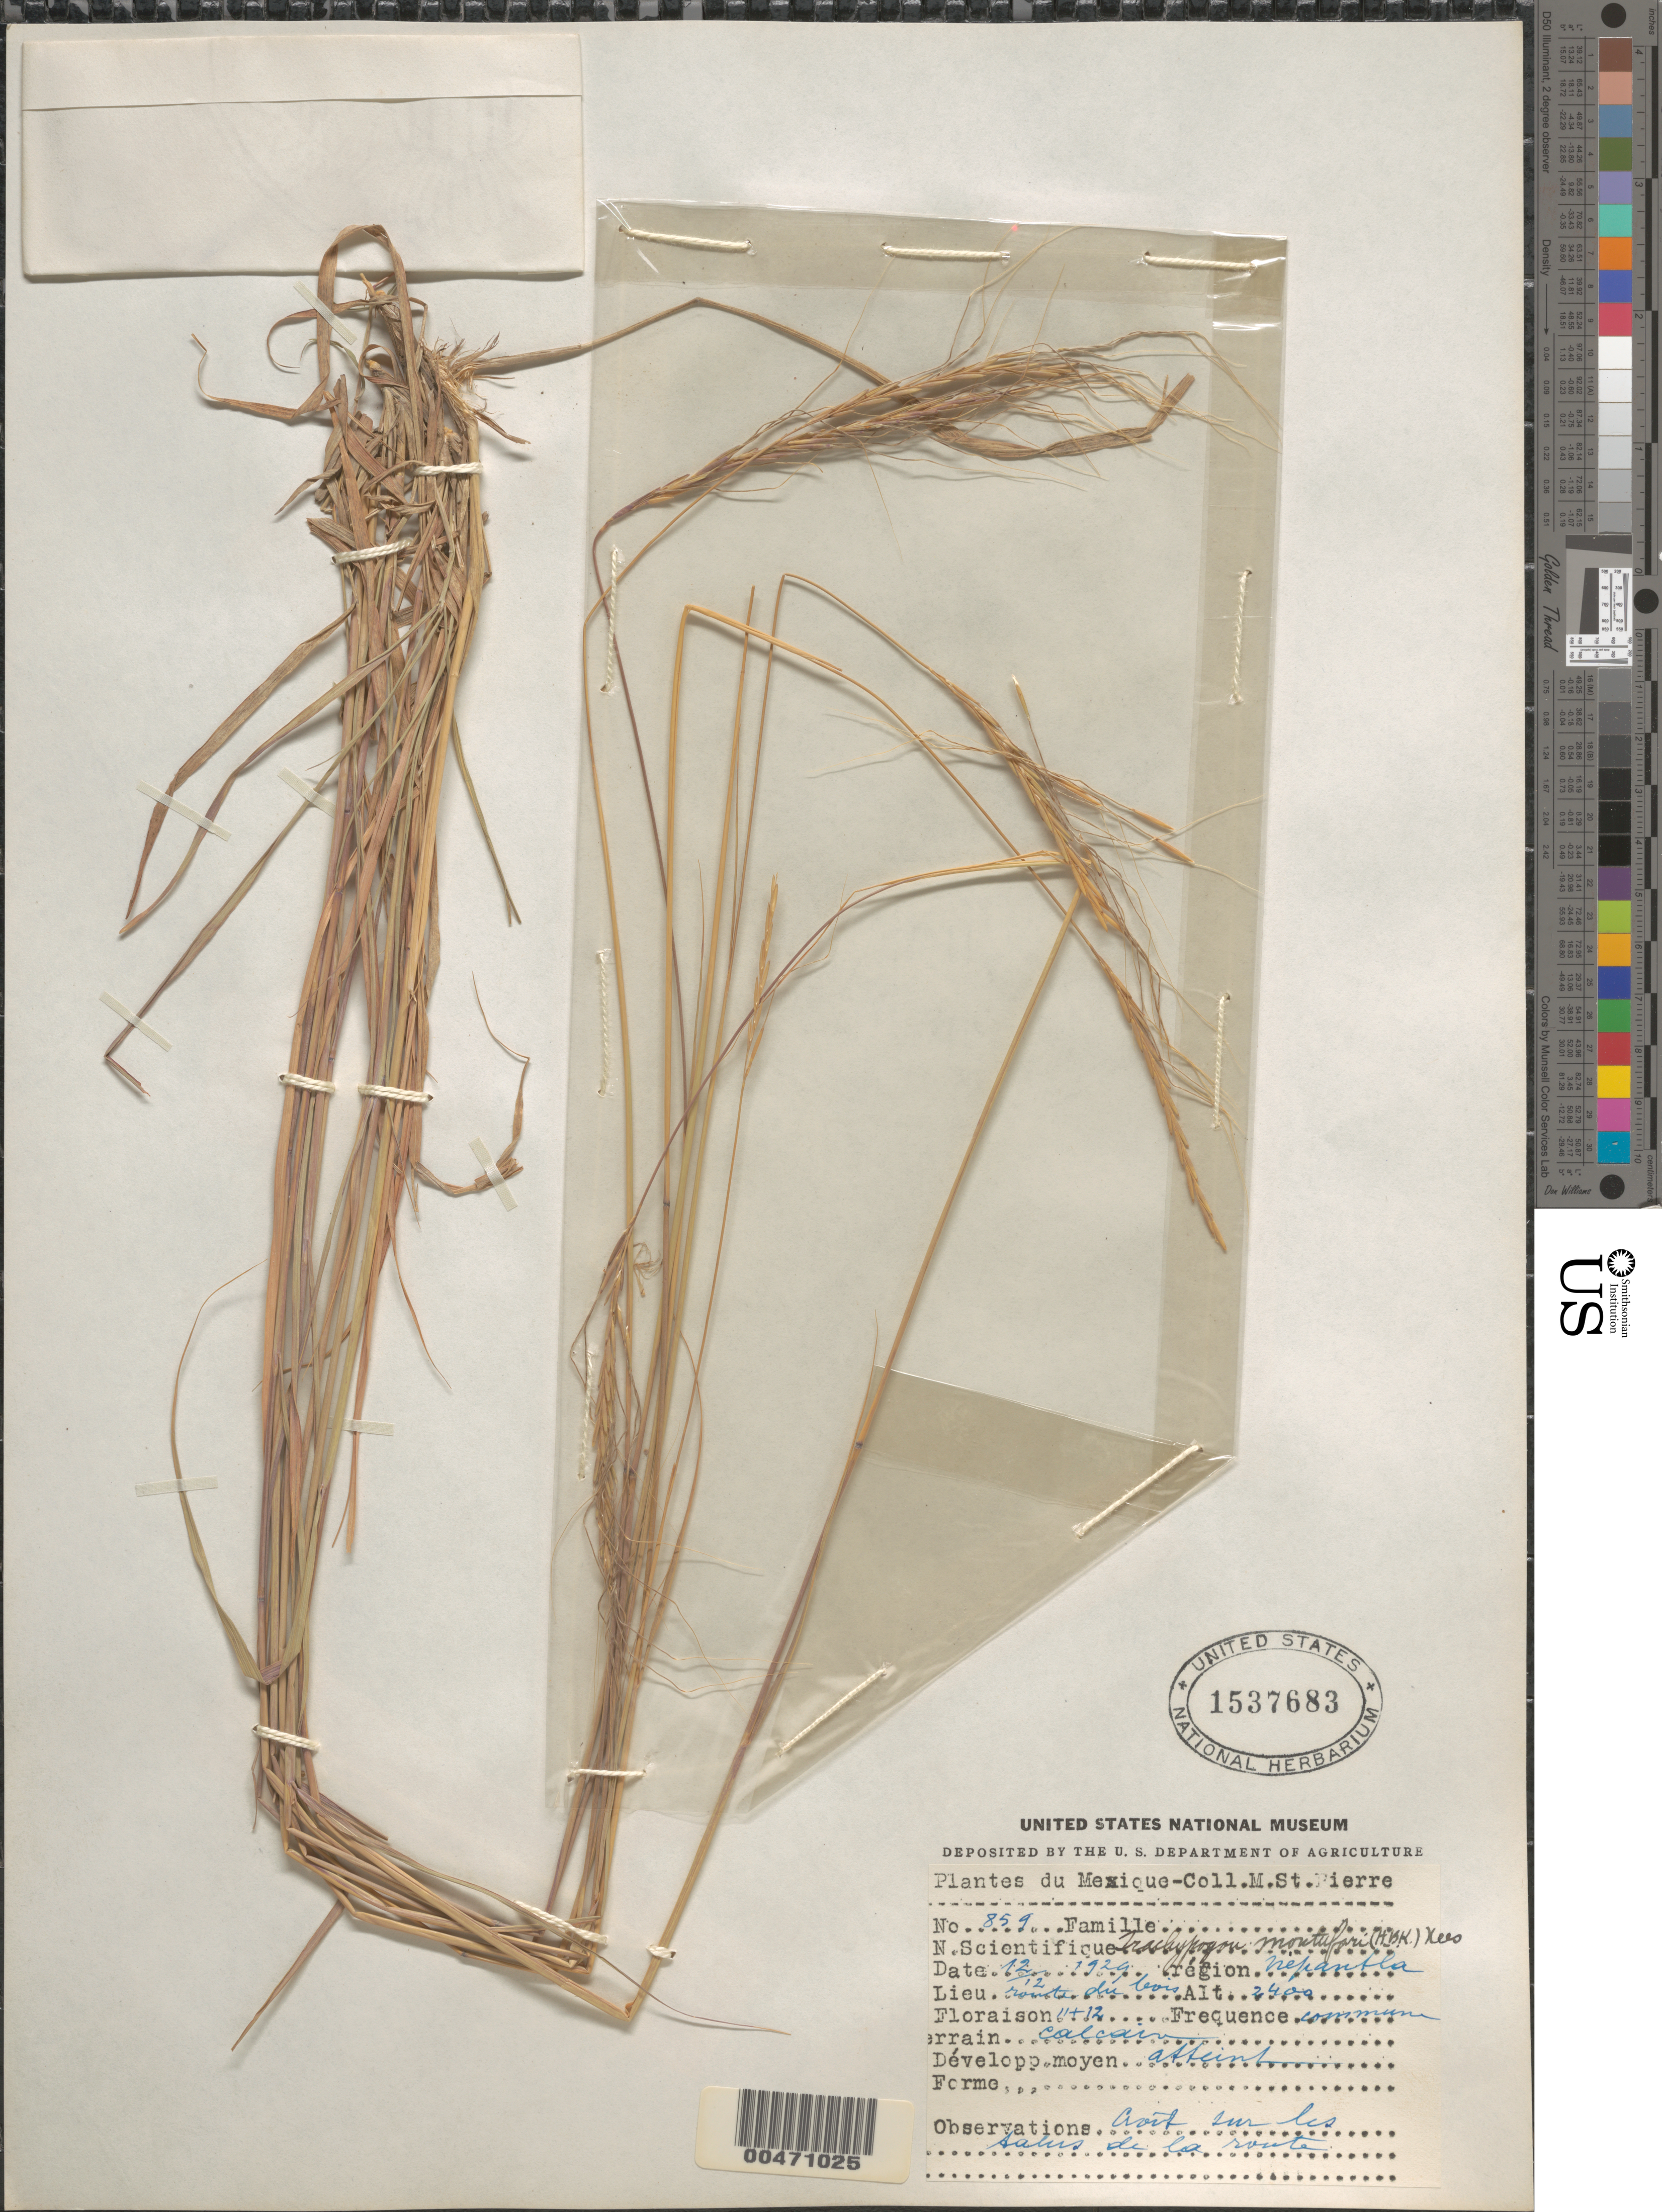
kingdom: Plantae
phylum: Tracheophyta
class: Liliopsida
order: Poales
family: Poaceae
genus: Trachypogon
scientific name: Trachypogon secundus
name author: (J. Presl) Scribn.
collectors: M. Saint-Pierre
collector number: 859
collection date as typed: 12 Dec 1929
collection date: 1929-12-12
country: Mexico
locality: Nepantla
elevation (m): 2400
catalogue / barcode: US 1537683